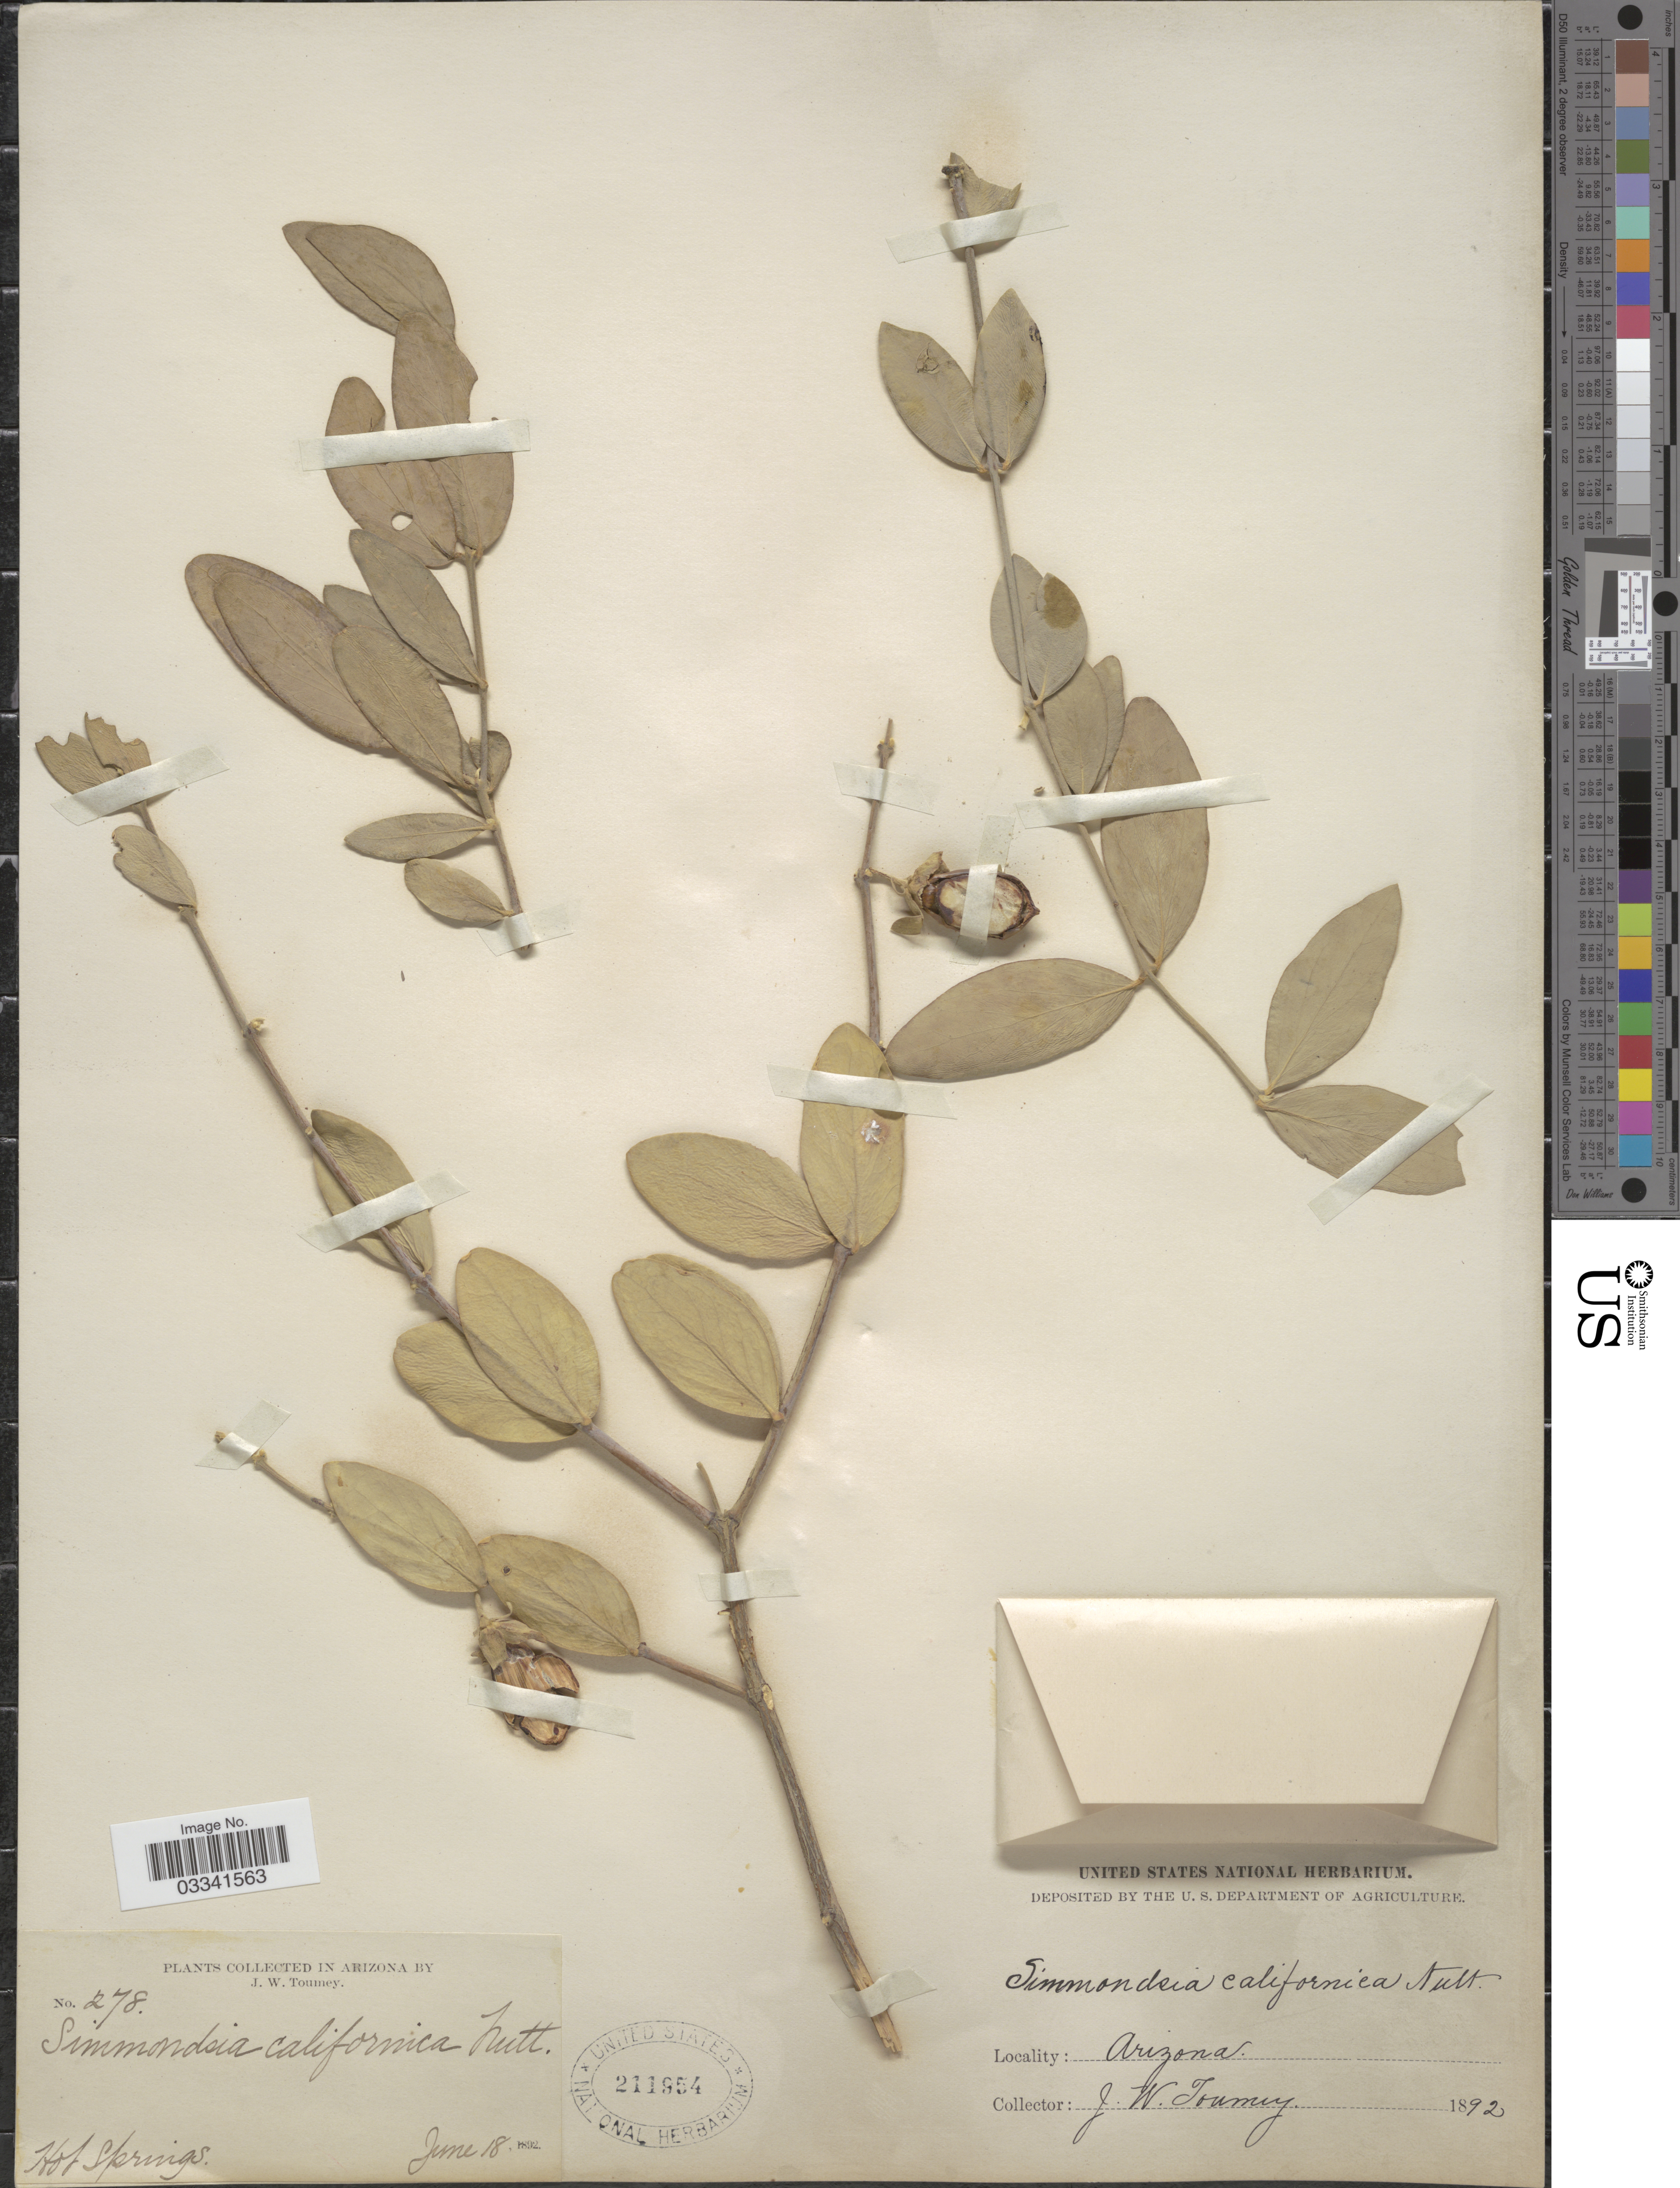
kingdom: Plantae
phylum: Tracheophyta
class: Magnoliopsida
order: Caryophyllales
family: Simmondsiaceae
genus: Simmondsia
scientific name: Simmondsia chinensis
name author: (Link) C.K. Schneid.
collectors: J. W. Toumey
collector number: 278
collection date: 1892-06-18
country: United States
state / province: Arizona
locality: Hot Springs.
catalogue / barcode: US 211954